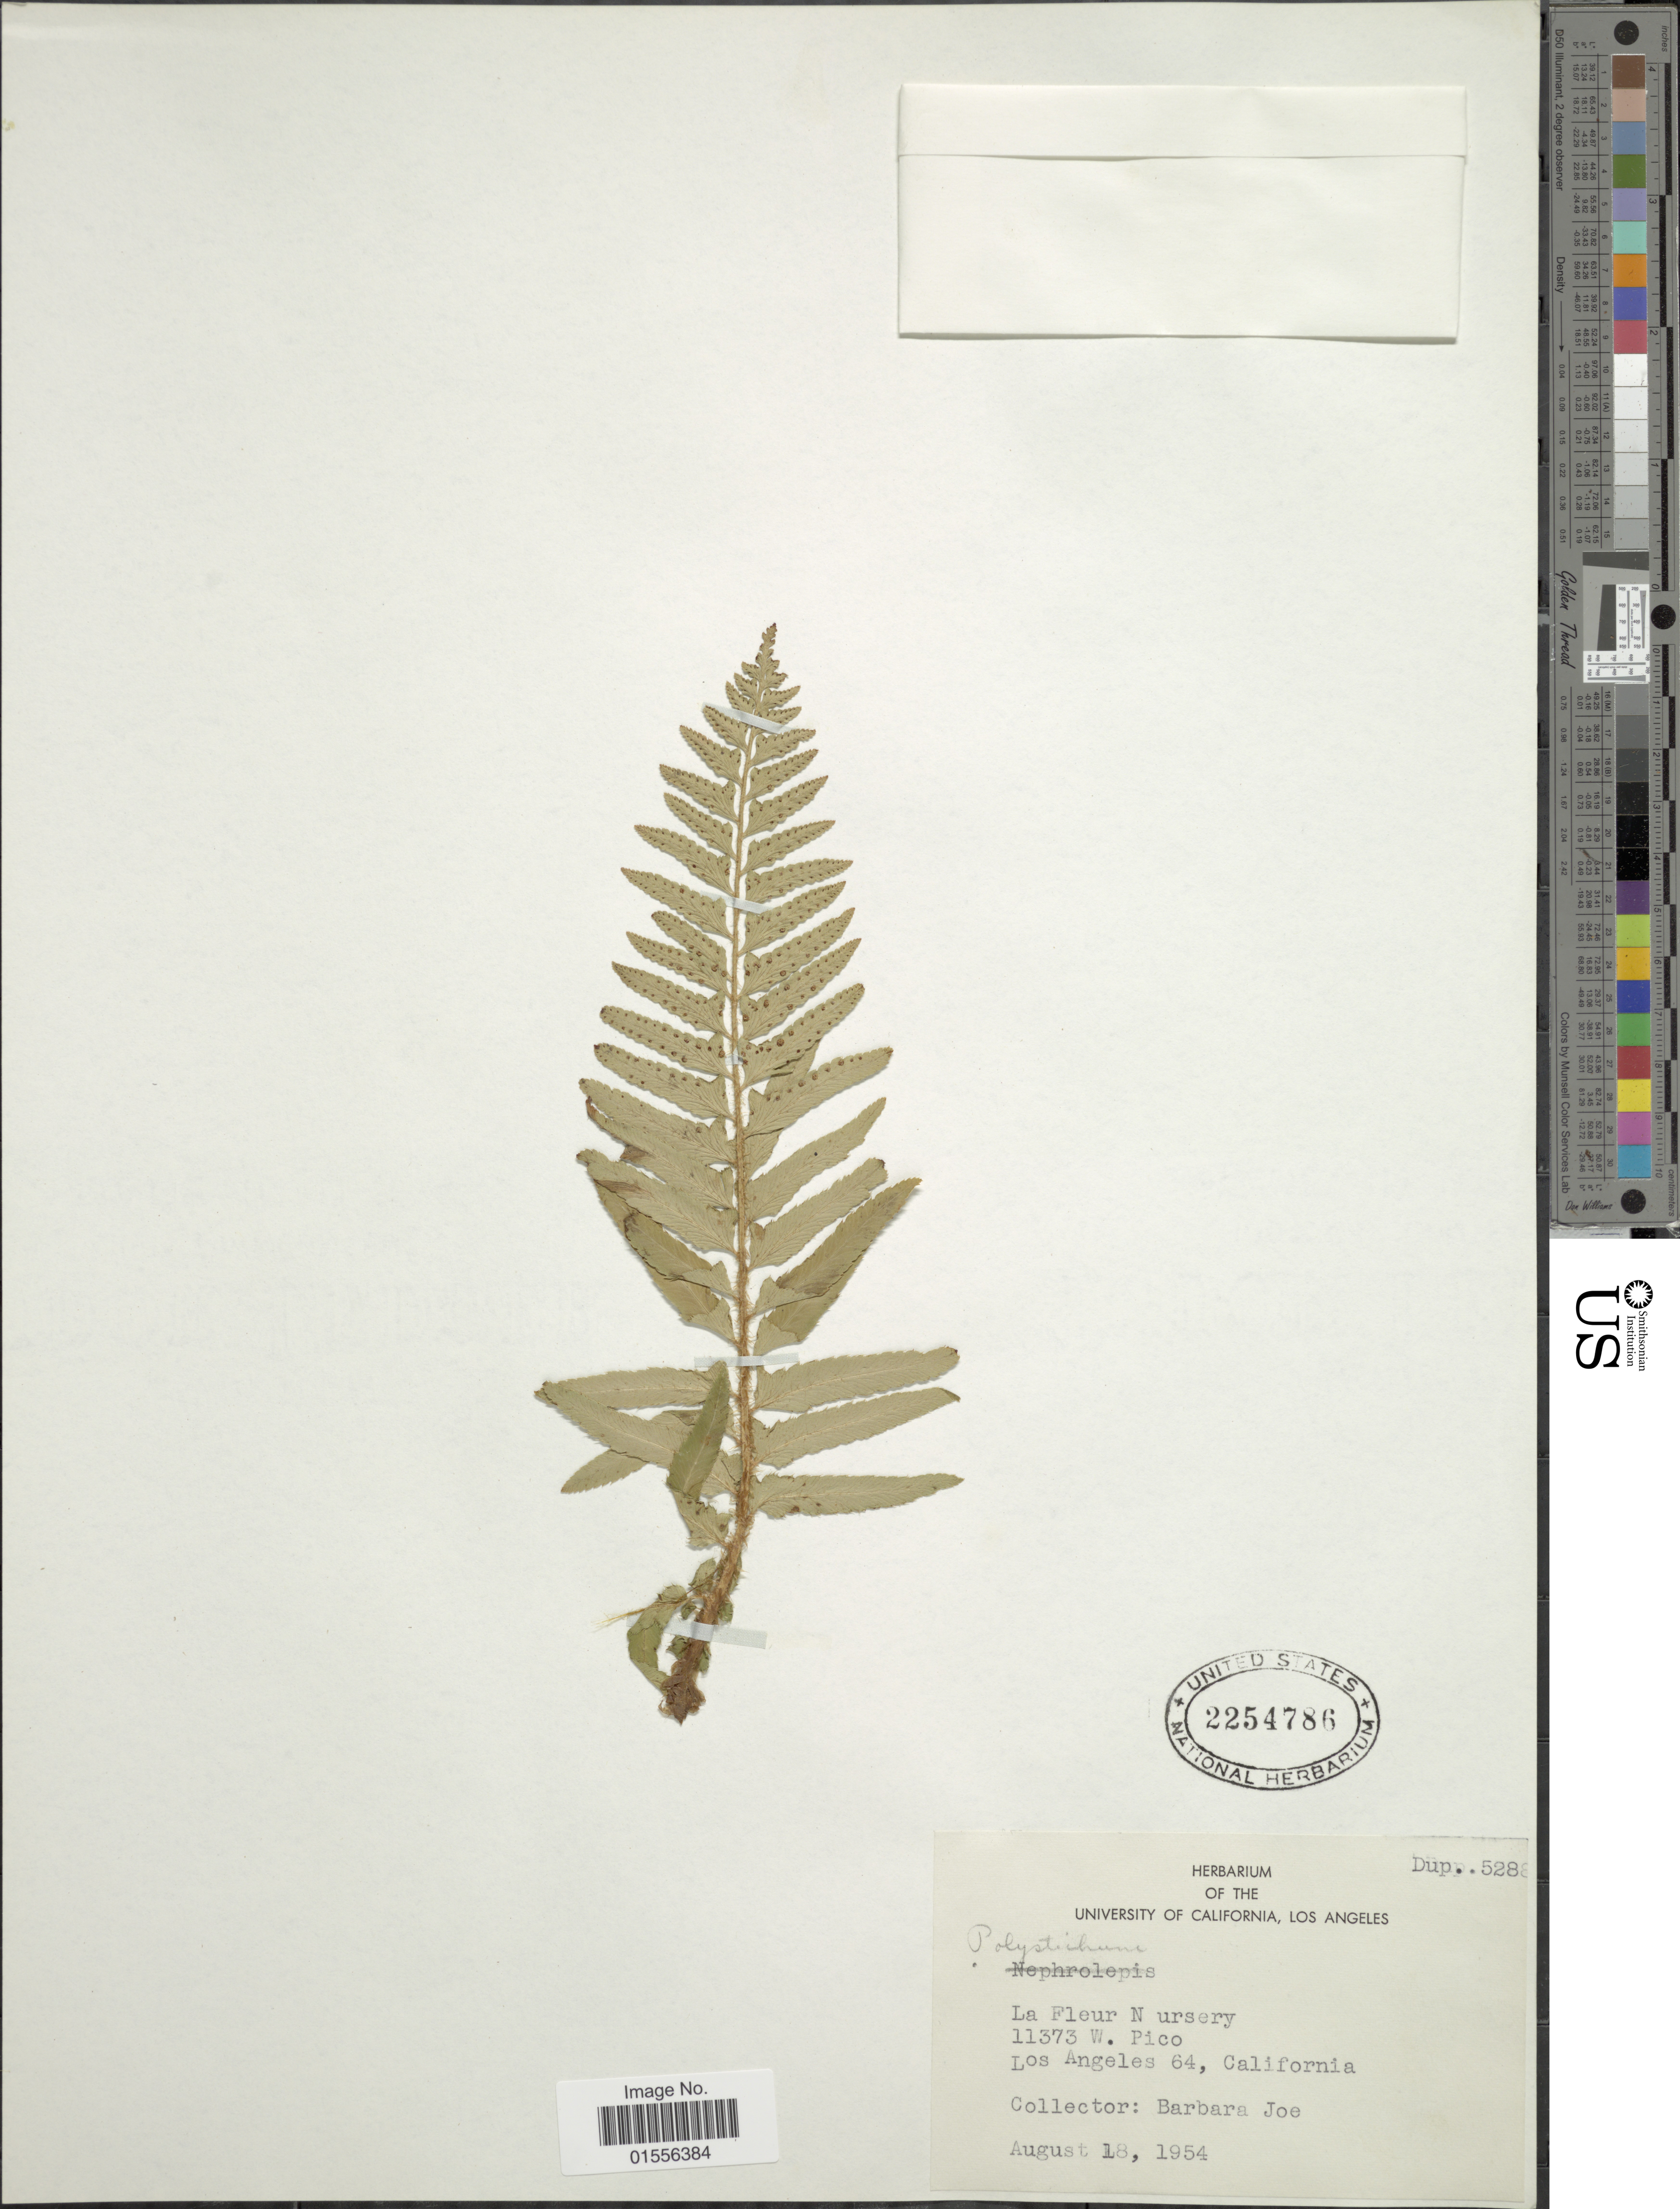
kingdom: Plantae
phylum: Tracheophyta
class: Polypodiopsida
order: Polypodiales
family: Dryopteridaceae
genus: Polystichum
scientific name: Polystichum sp.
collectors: B. Joe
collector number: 528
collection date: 1954-08-18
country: United States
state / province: California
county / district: Los Angeles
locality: La Fkuer Nursery 11373 W. Pico, Los Angeles 64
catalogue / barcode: US 2254786